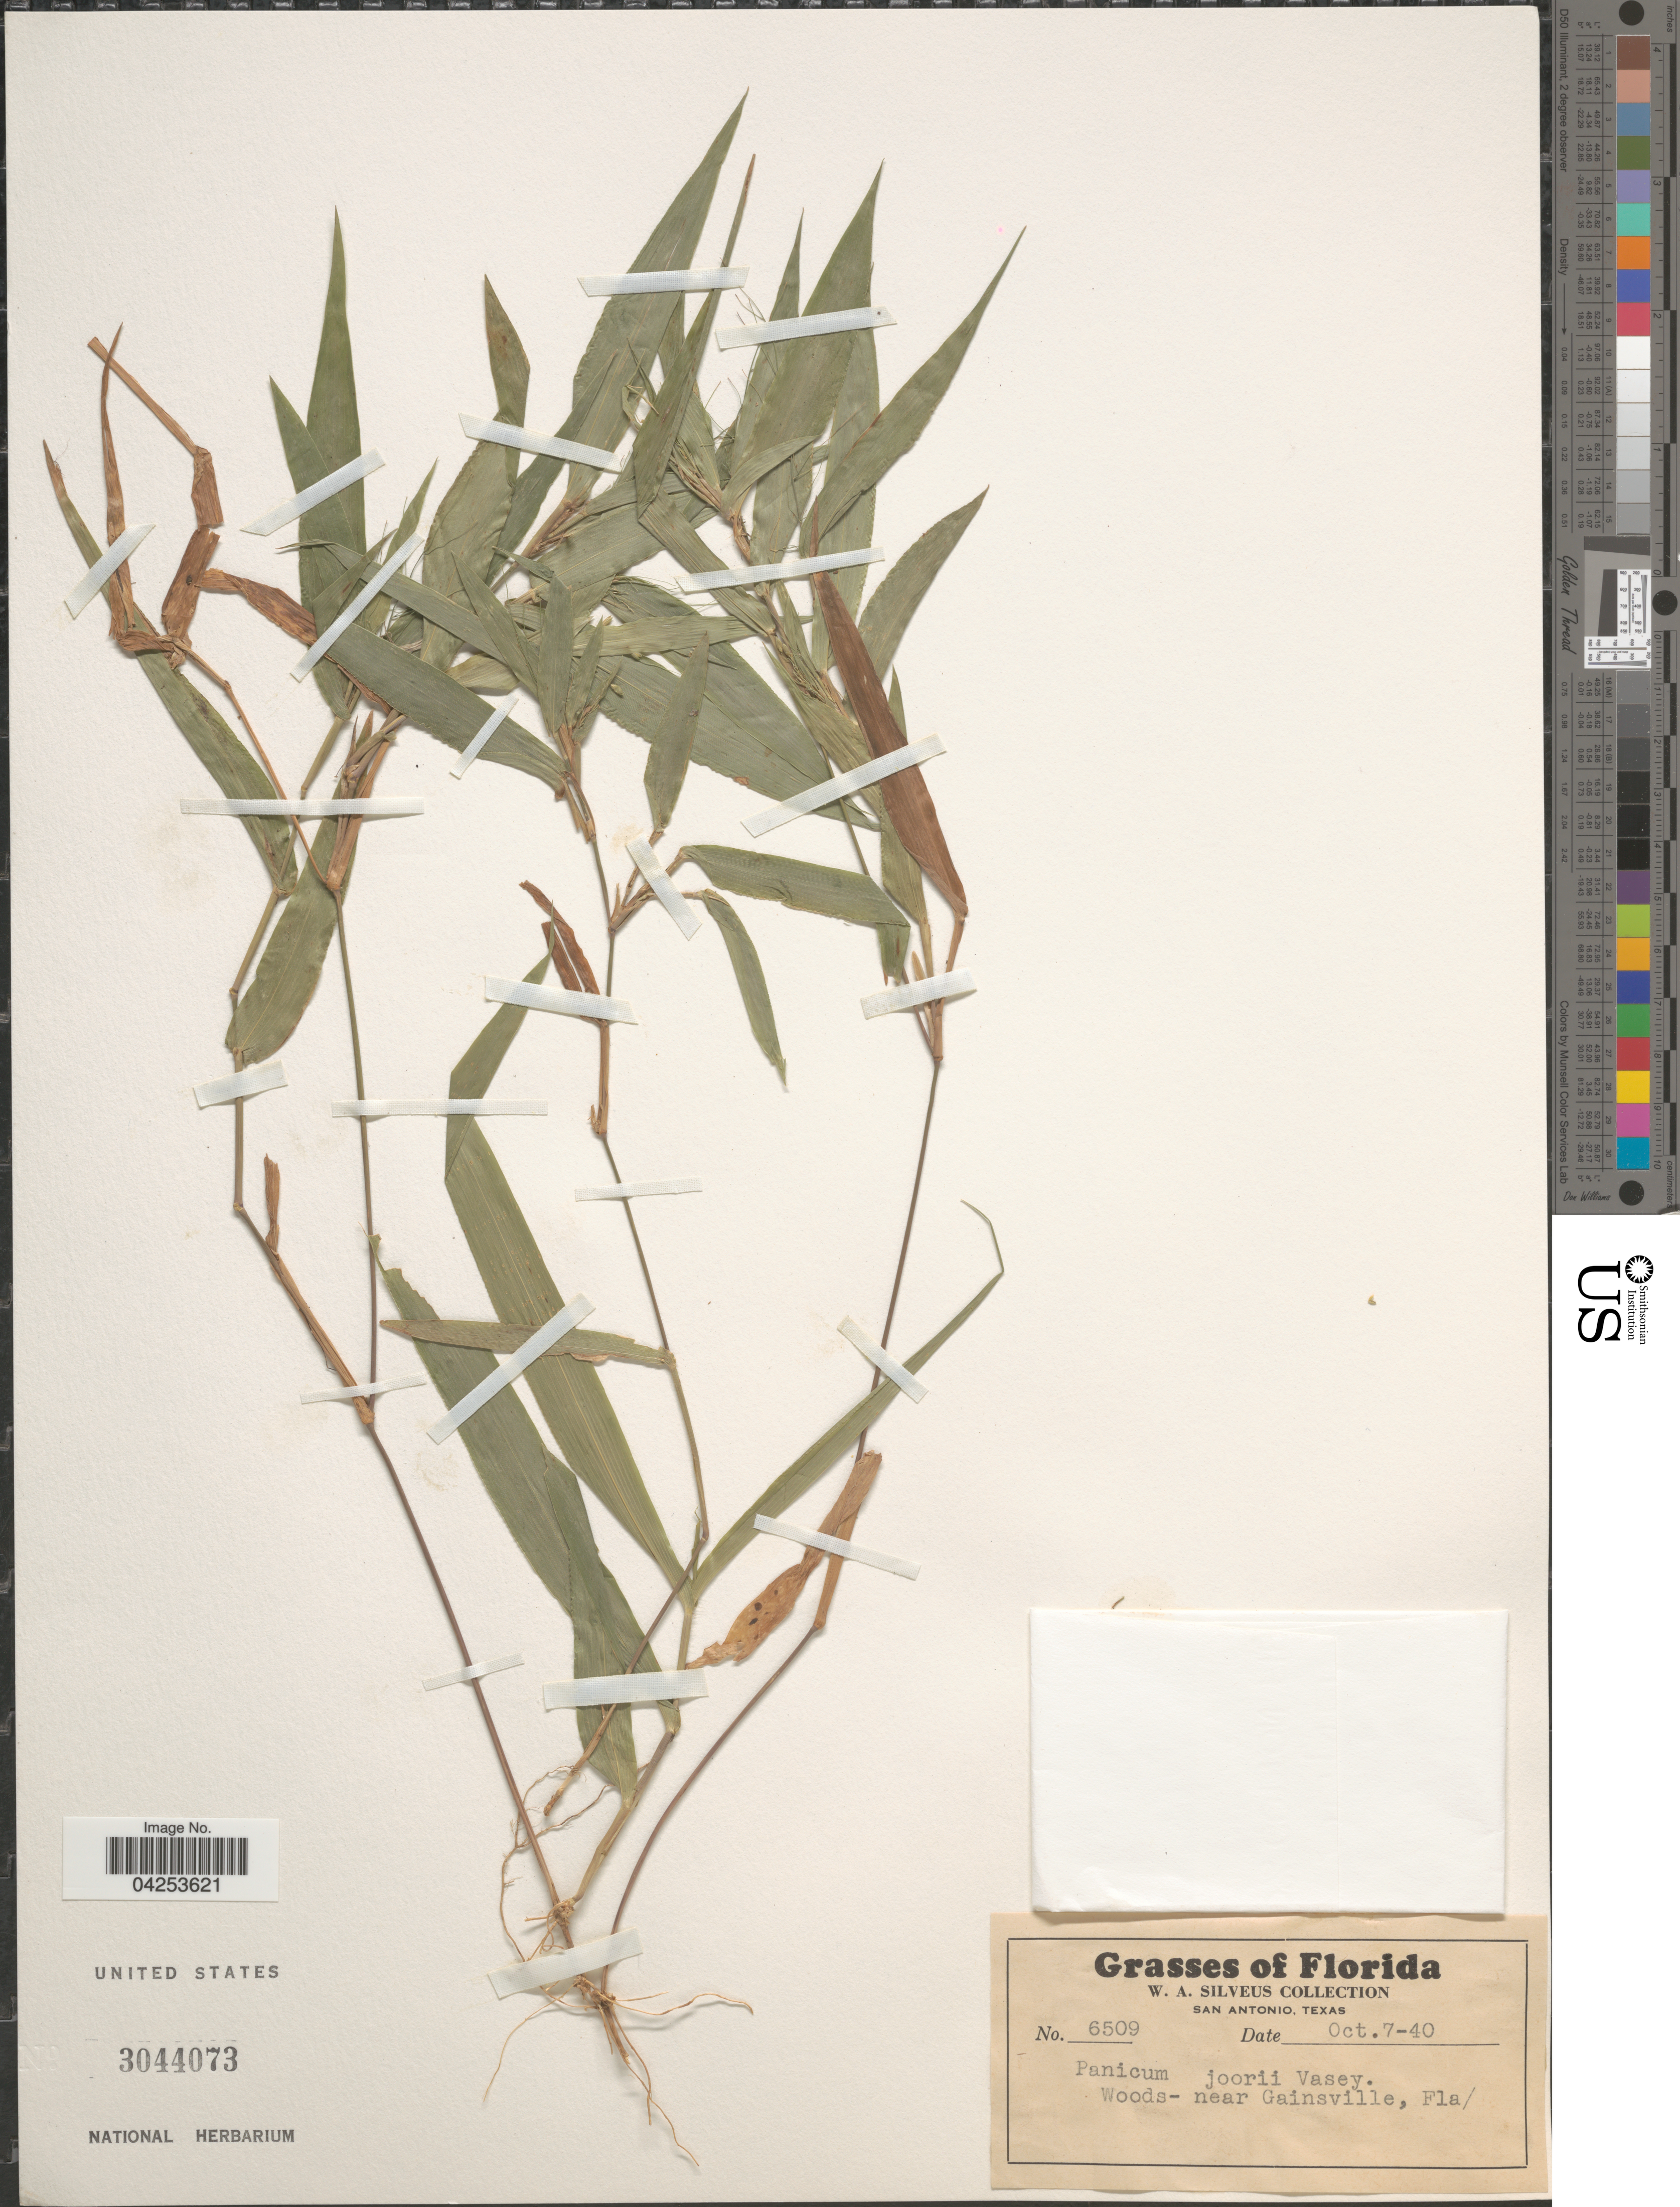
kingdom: Plantae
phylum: Tracheophyta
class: Liliopsida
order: Poales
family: Poaceae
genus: Dichanthelium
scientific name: Dichanthelium commutatum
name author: (Schult.) Gould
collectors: W. Silveus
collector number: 6509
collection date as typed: Transcribed d/m/y: 7/10/40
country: United States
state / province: Florida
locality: Woods- near Gainsville.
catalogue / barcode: US 3044073